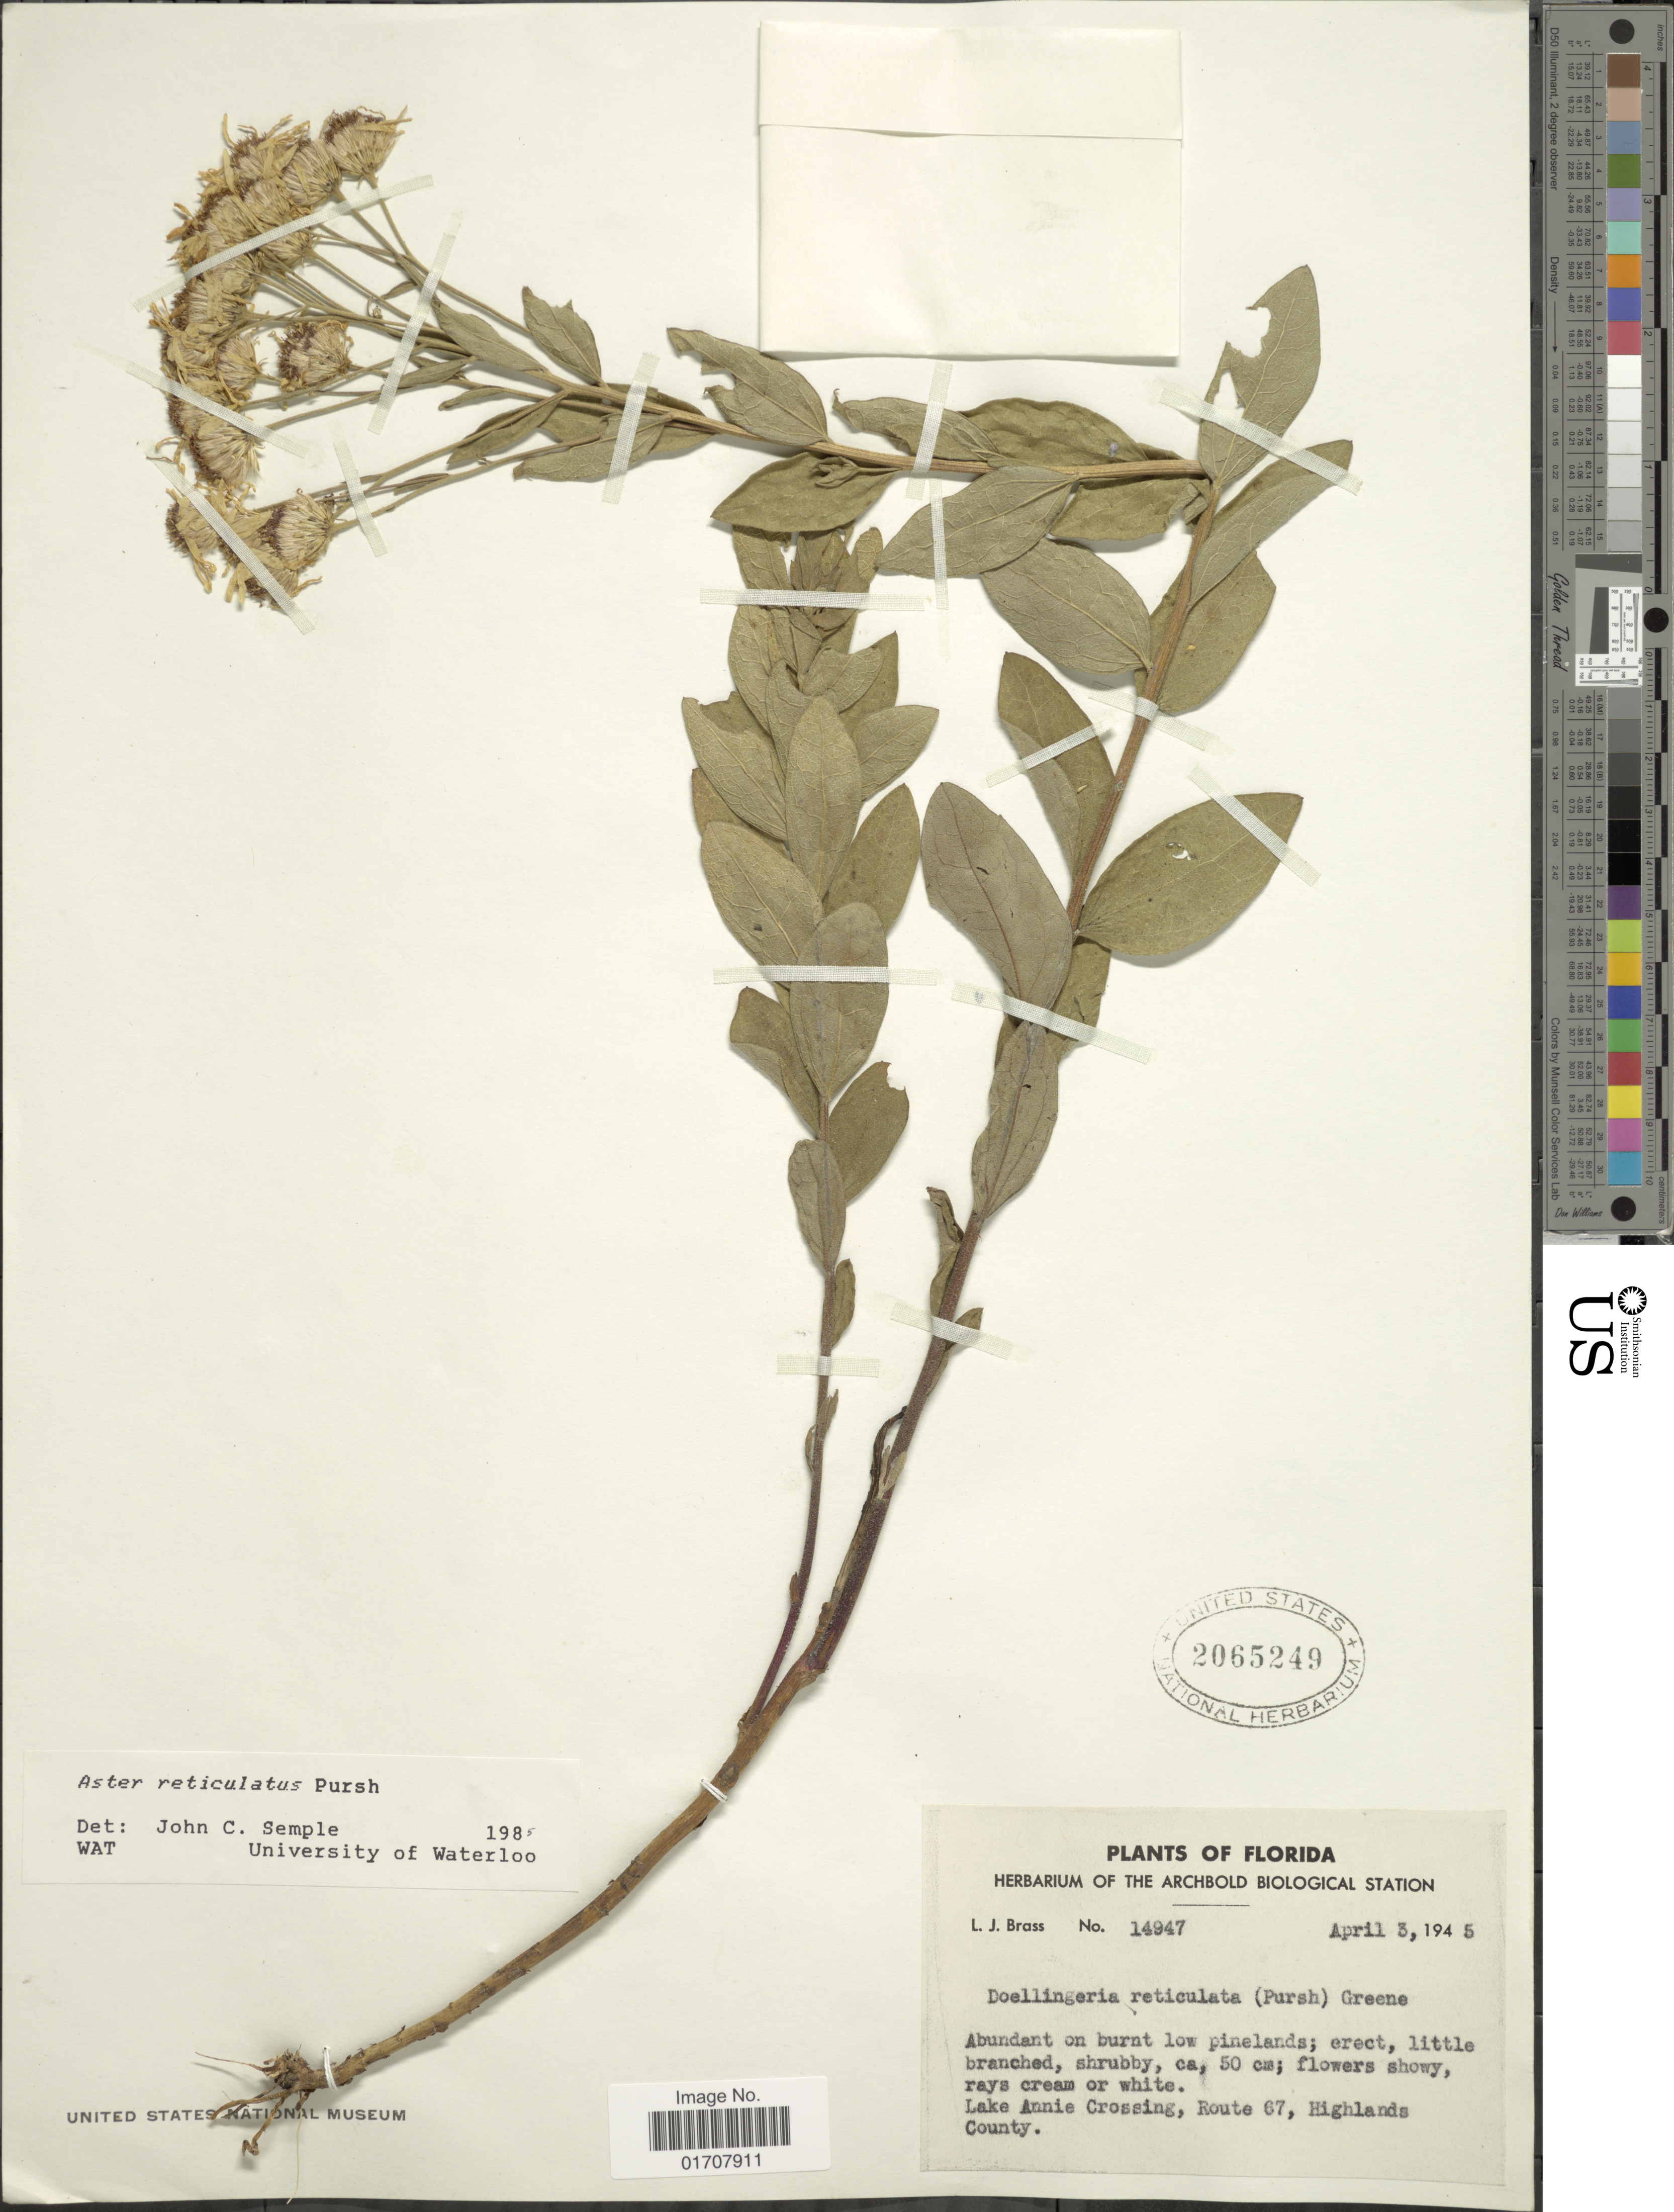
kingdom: Plantae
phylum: Tracheophyta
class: Magnoliopsida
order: Asterales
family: Asteraceae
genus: Oclemena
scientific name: Oclemena reticulata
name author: (Pursh) G.L. Nesom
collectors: L. J. Brass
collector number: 14947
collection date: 1945-04-03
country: United States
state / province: Florida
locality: Lake Annie Crossing, Route 67, Highlands County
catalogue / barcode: US 2065249